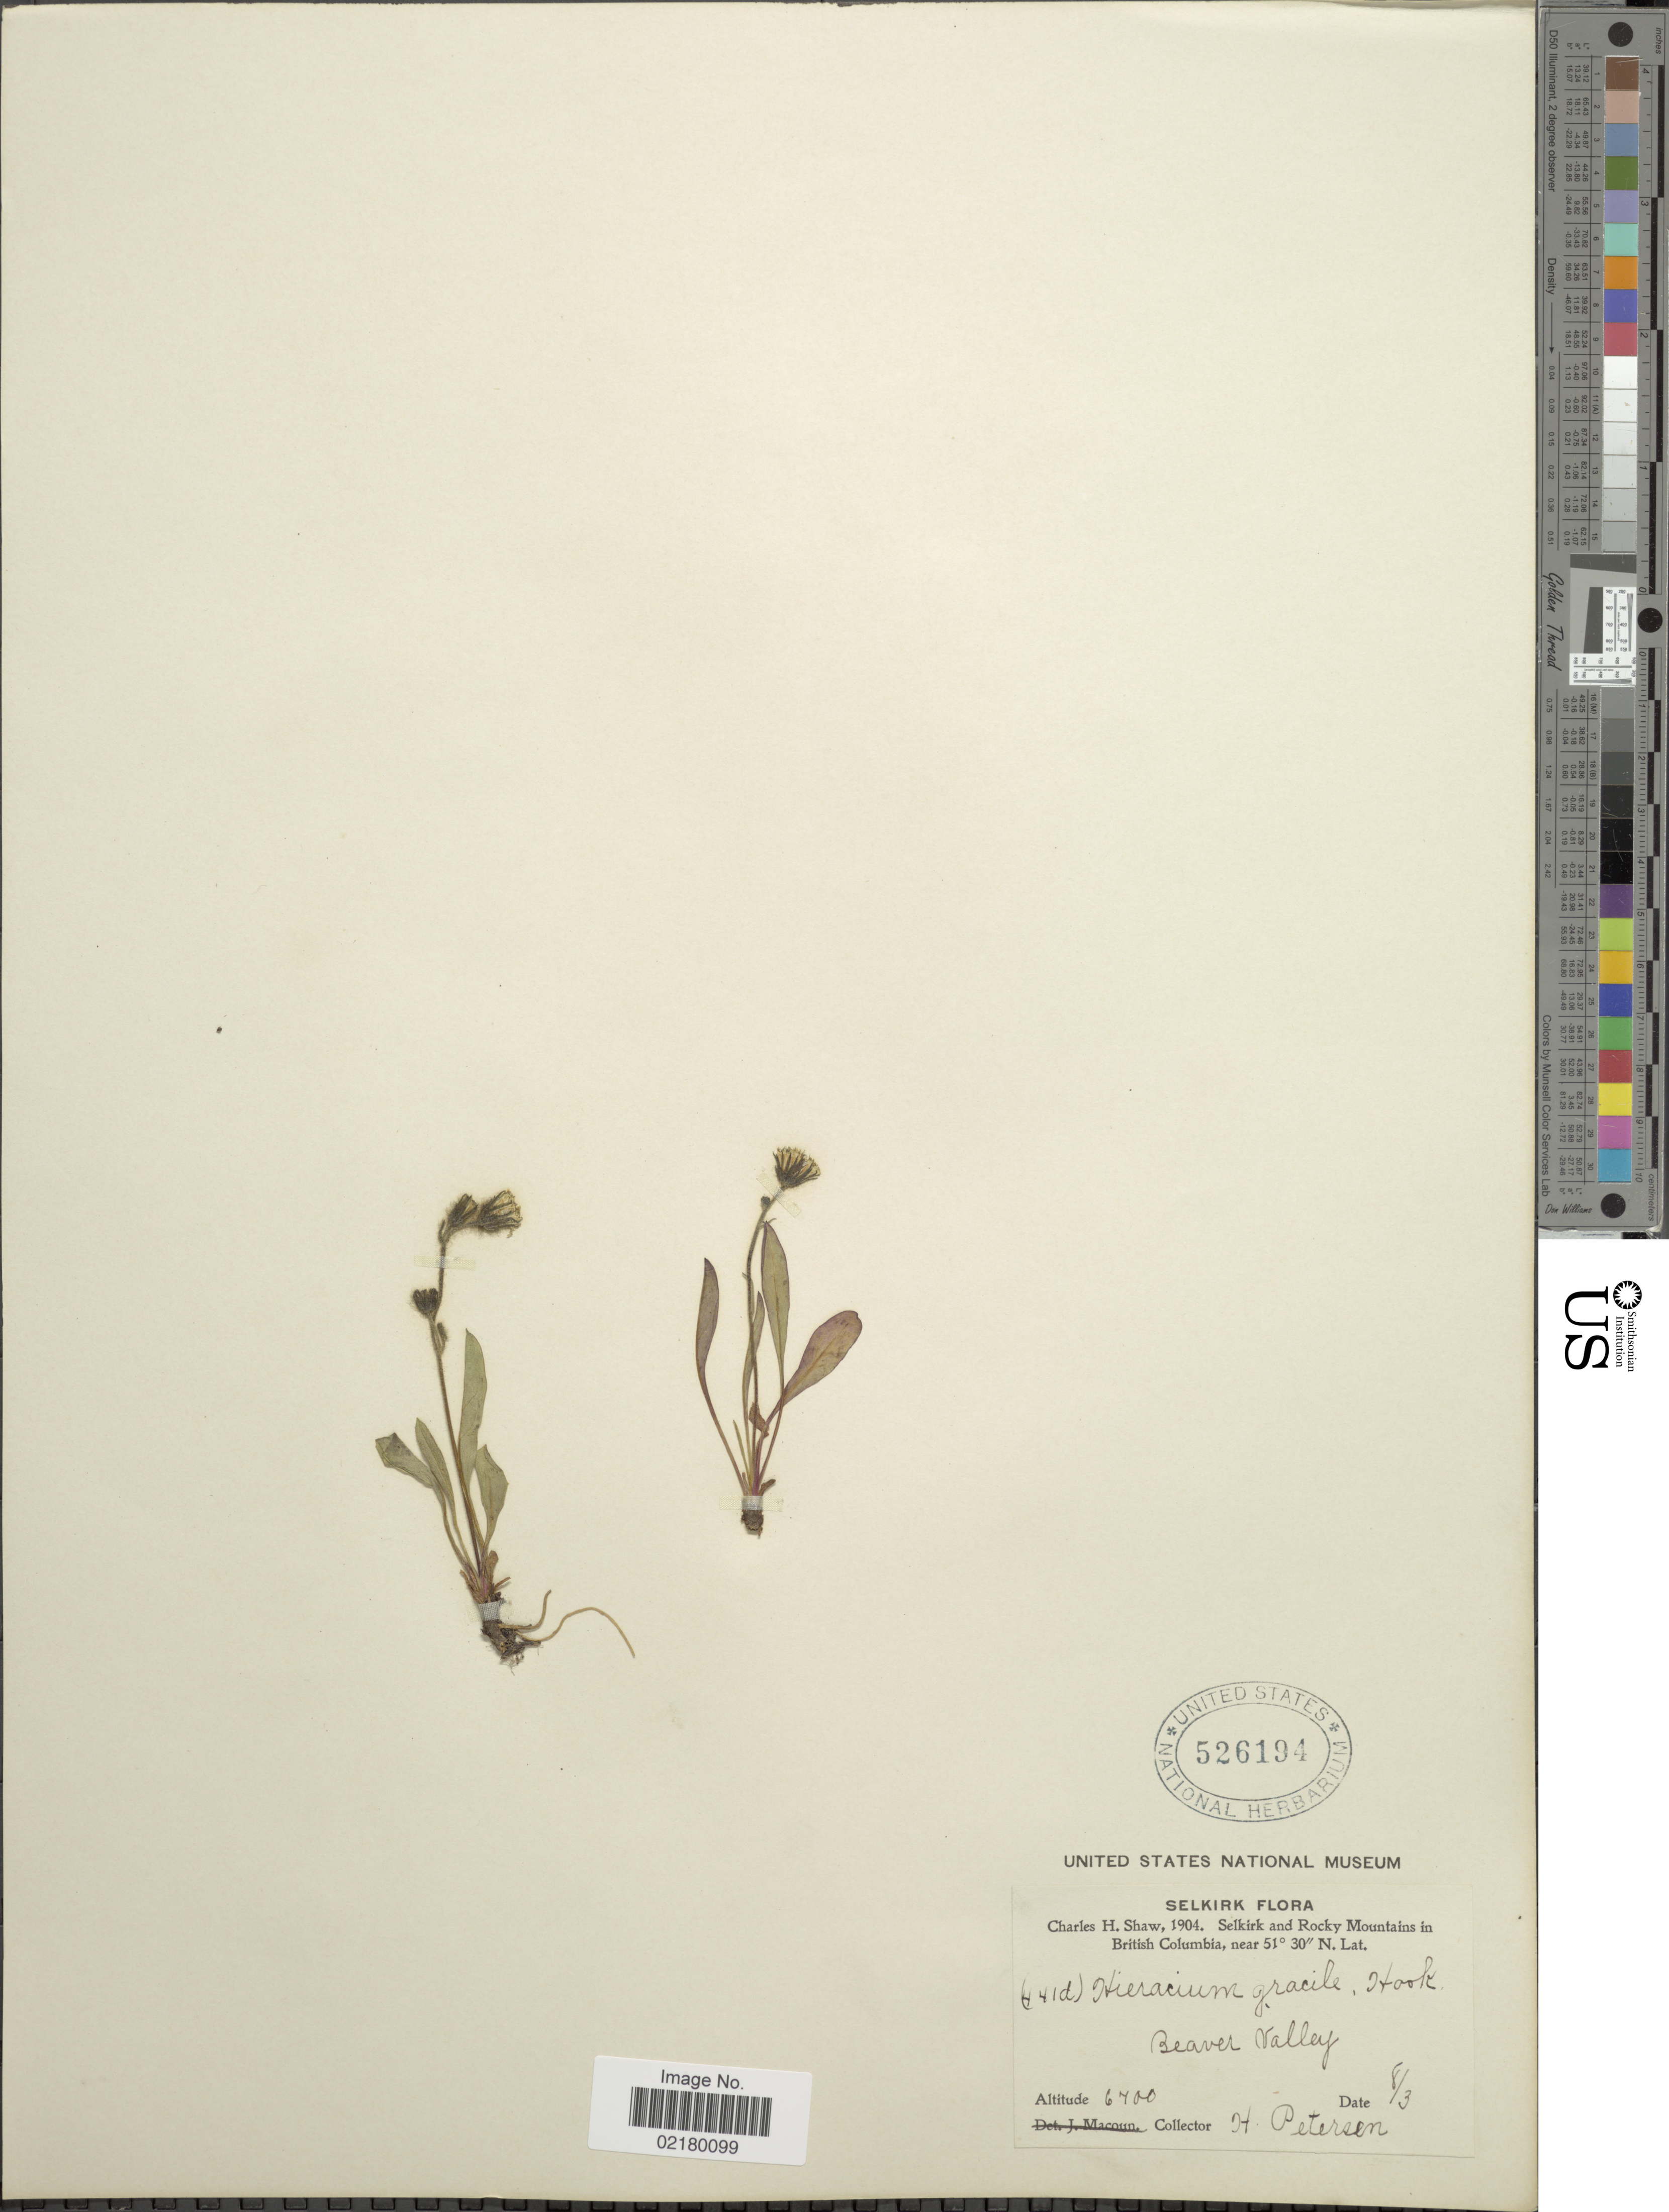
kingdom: Plantae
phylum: Tracheophyta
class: Magnoliopsida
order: Asterales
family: Asteraceae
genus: Hieracium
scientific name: Hieracium triste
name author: Willd. ex Spreng.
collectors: H. Petersen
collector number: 441d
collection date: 1904-08-03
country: Canada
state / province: British Columbia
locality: Selkirk and Rocky Mountains, Beaver Valley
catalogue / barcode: US 526194